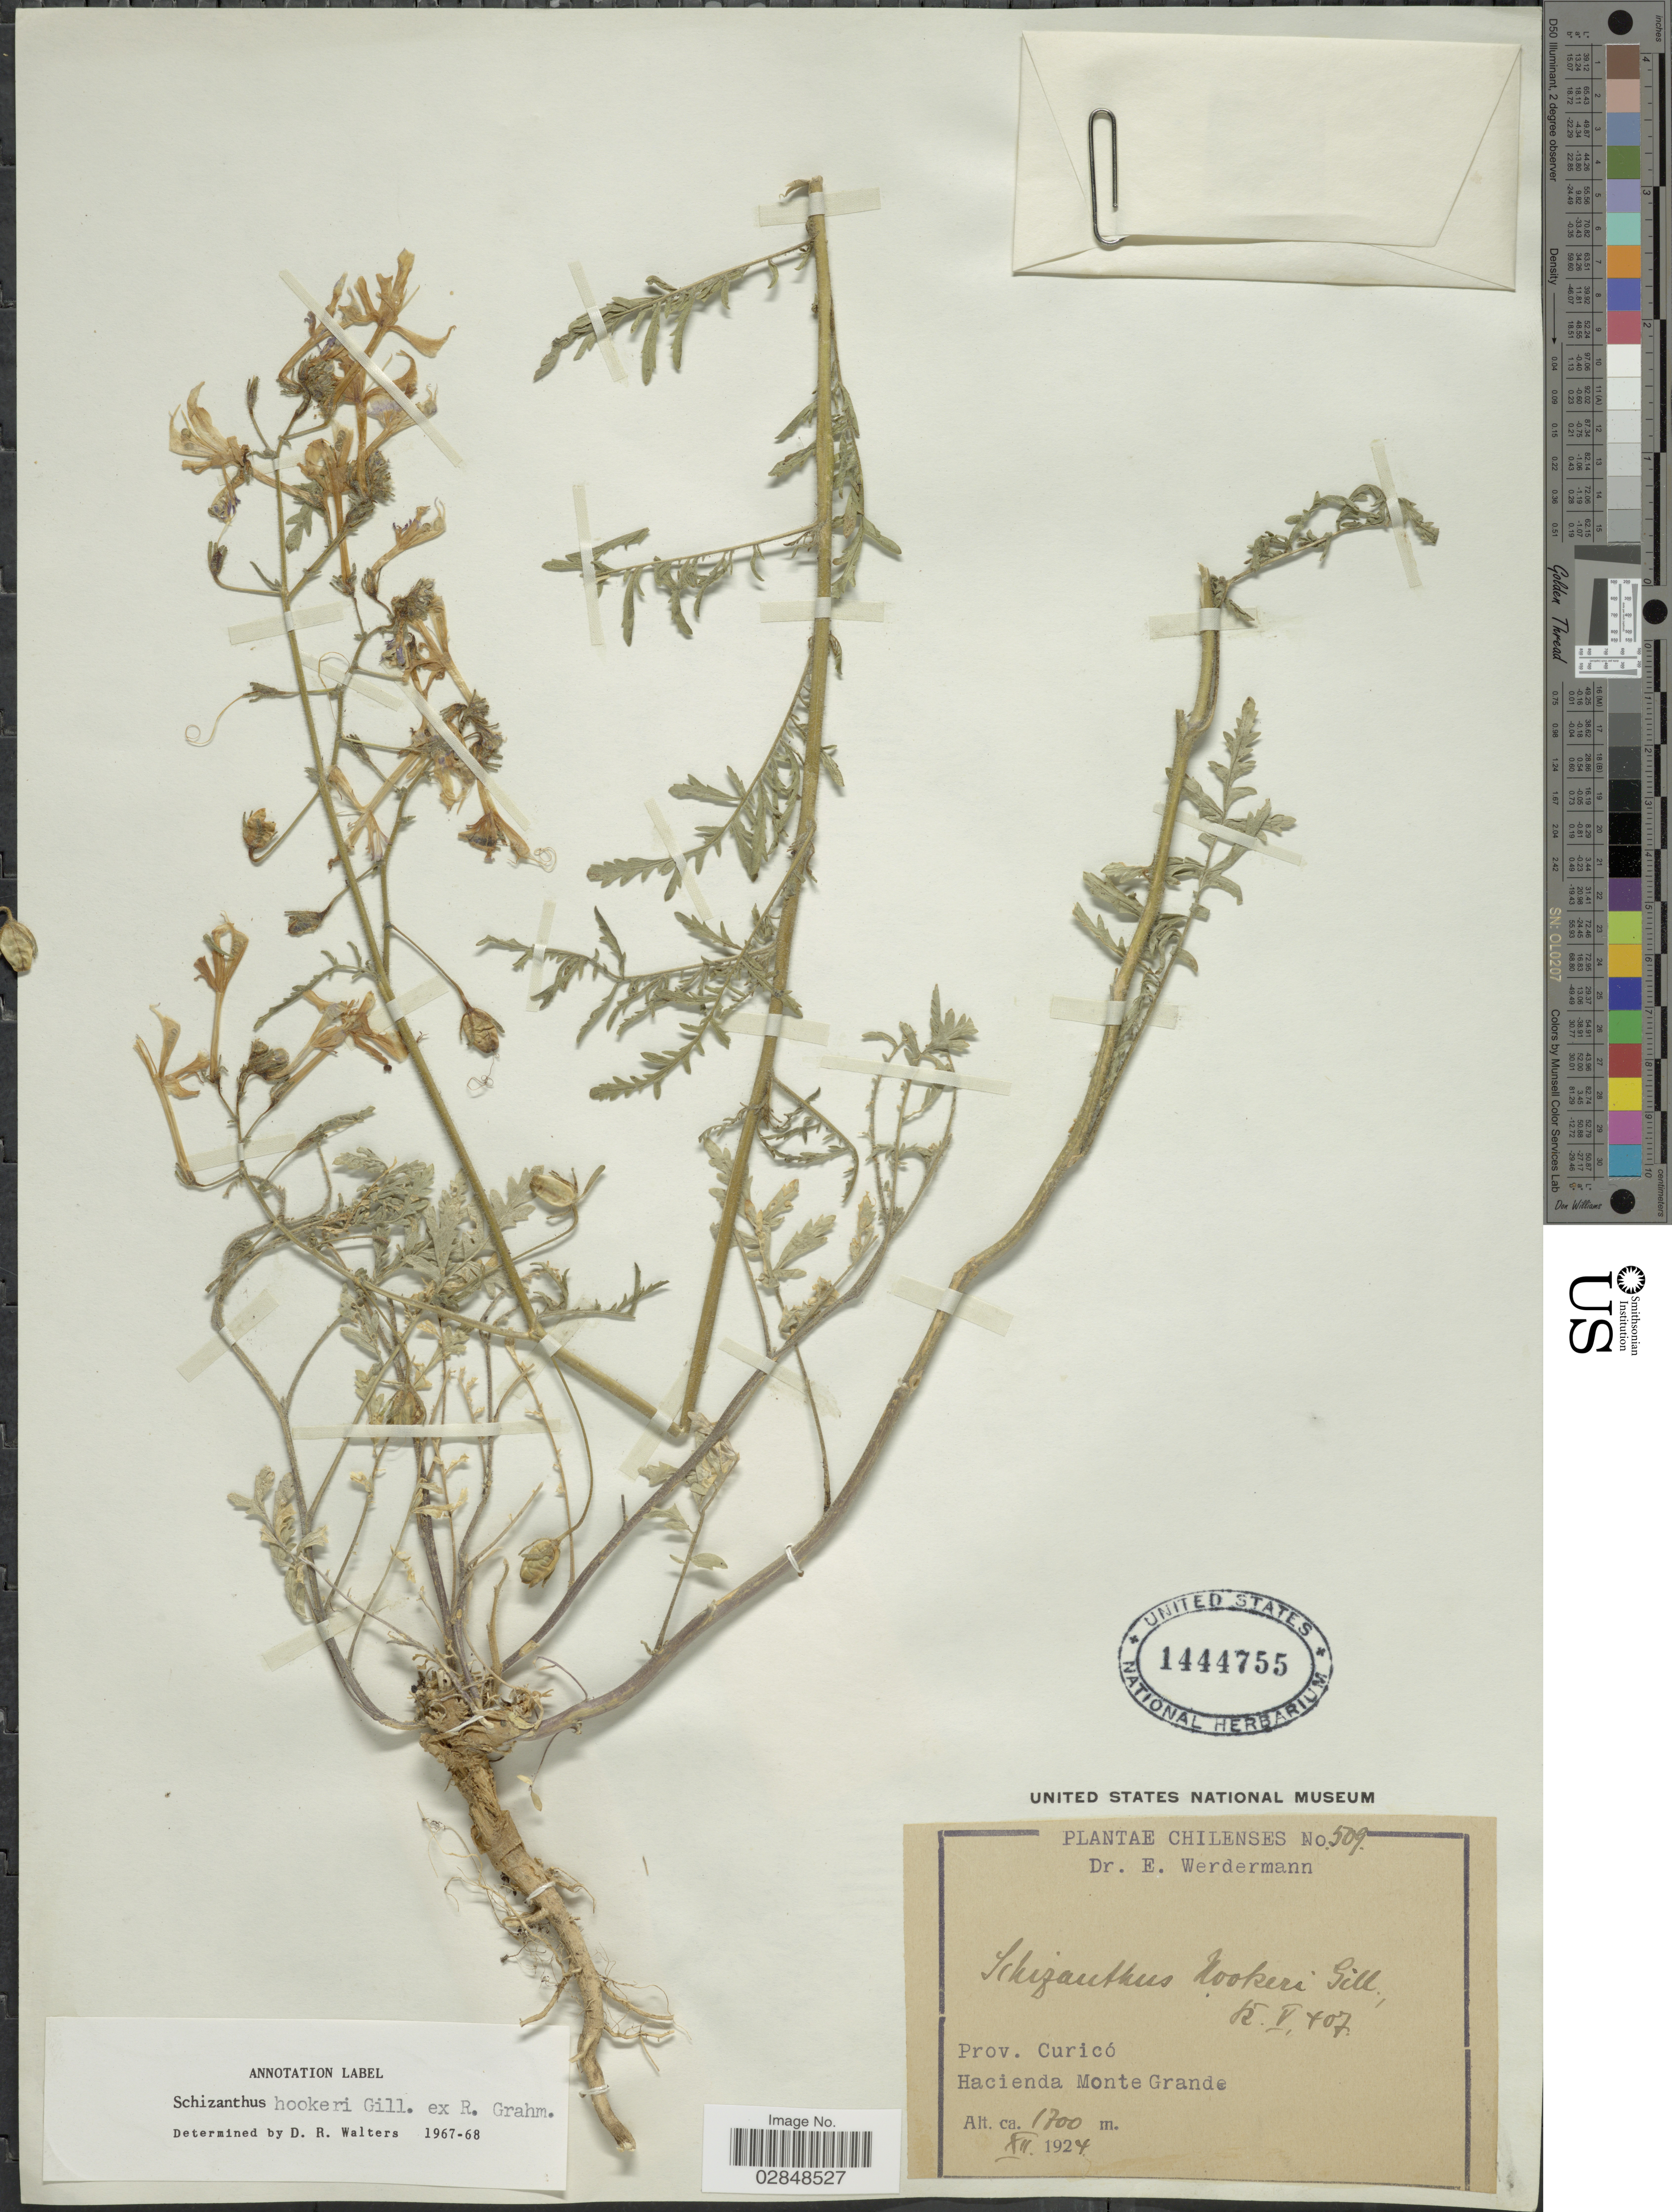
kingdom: Plantae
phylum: Tracheophyta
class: Magnoliopsida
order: Solanales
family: Solanaceae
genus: Schizanthus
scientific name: Schizanthus hookeri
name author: Gillies ex Graham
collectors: E. Werdermann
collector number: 509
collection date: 1924-12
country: Chile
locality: Prov. Curicó. Hacienda Monte Grande.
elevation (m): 1700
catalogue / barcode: US 1444755